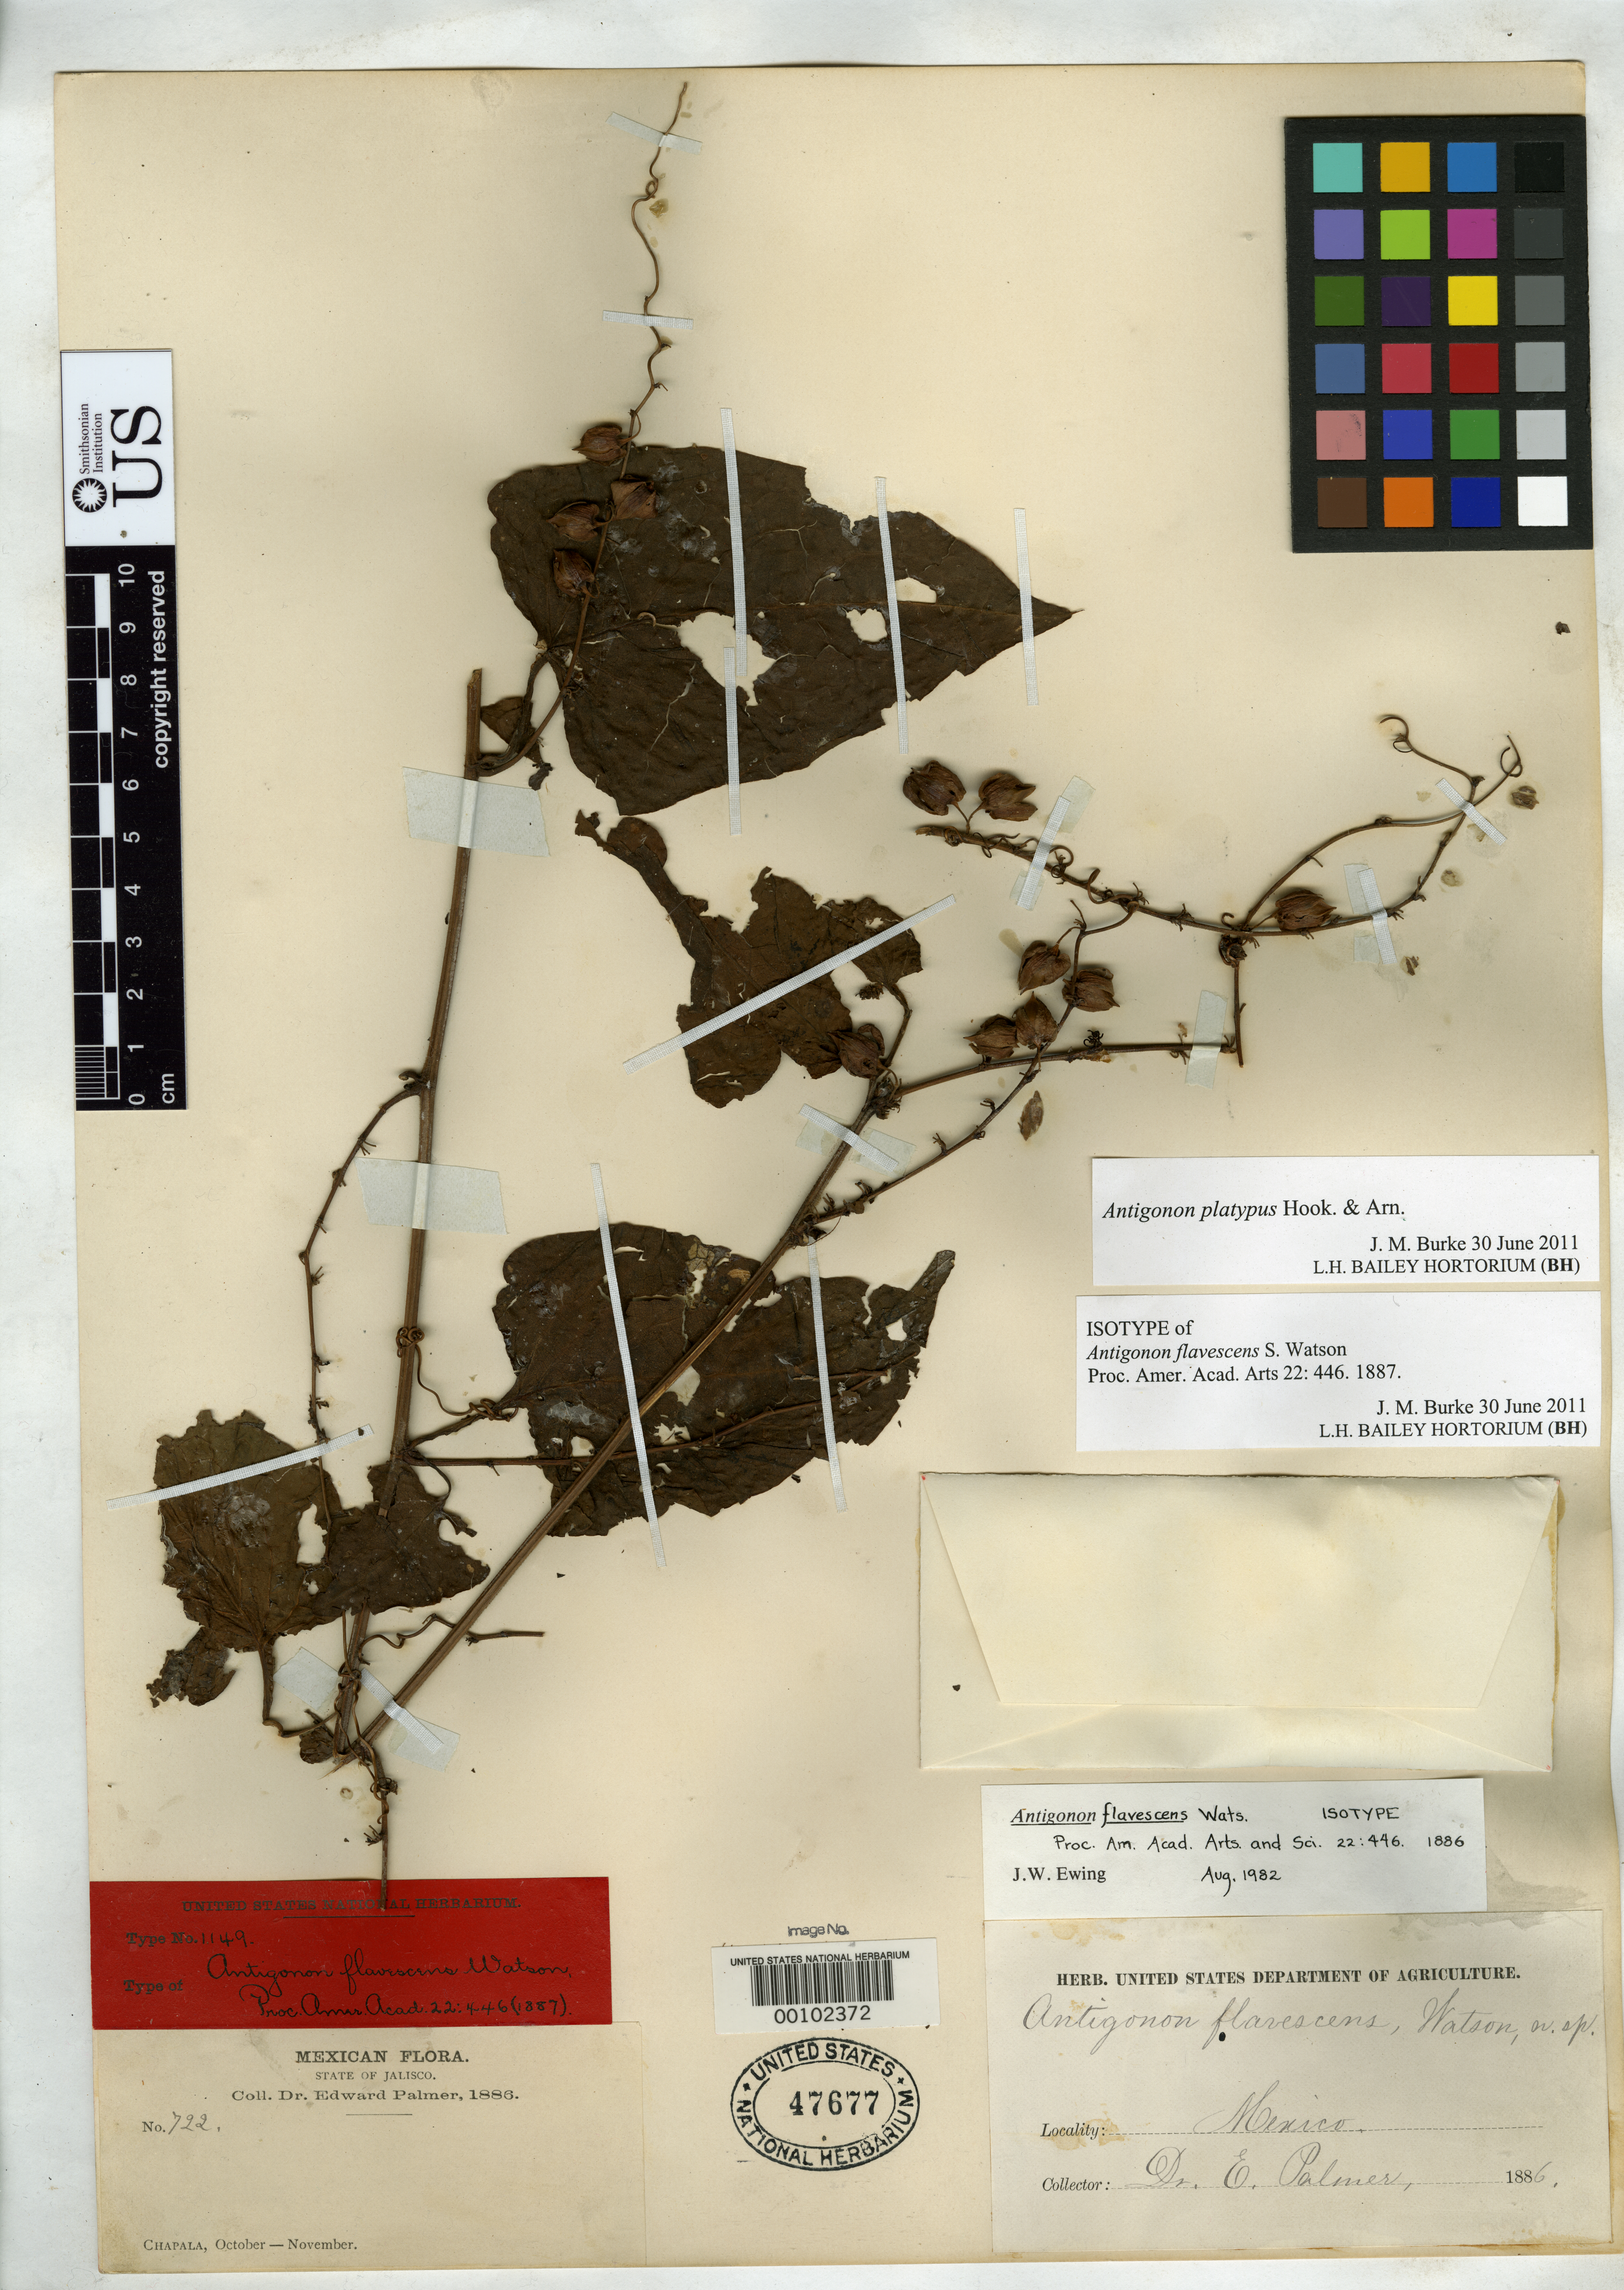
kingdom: Plantae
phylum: Tracheophyta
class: Magnoliopsida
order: Caryophyllales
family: Polygonaceae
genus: Antigonon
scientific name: Antigonon flavescens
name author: S. Watson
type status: Isotype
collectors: E. Palmer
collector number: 722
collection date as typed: Oct 1886 to -- Nov 1886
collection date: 1886-10/1886-11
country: Mexico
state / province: Jalisco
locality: Chapala.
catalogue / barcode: US 47677